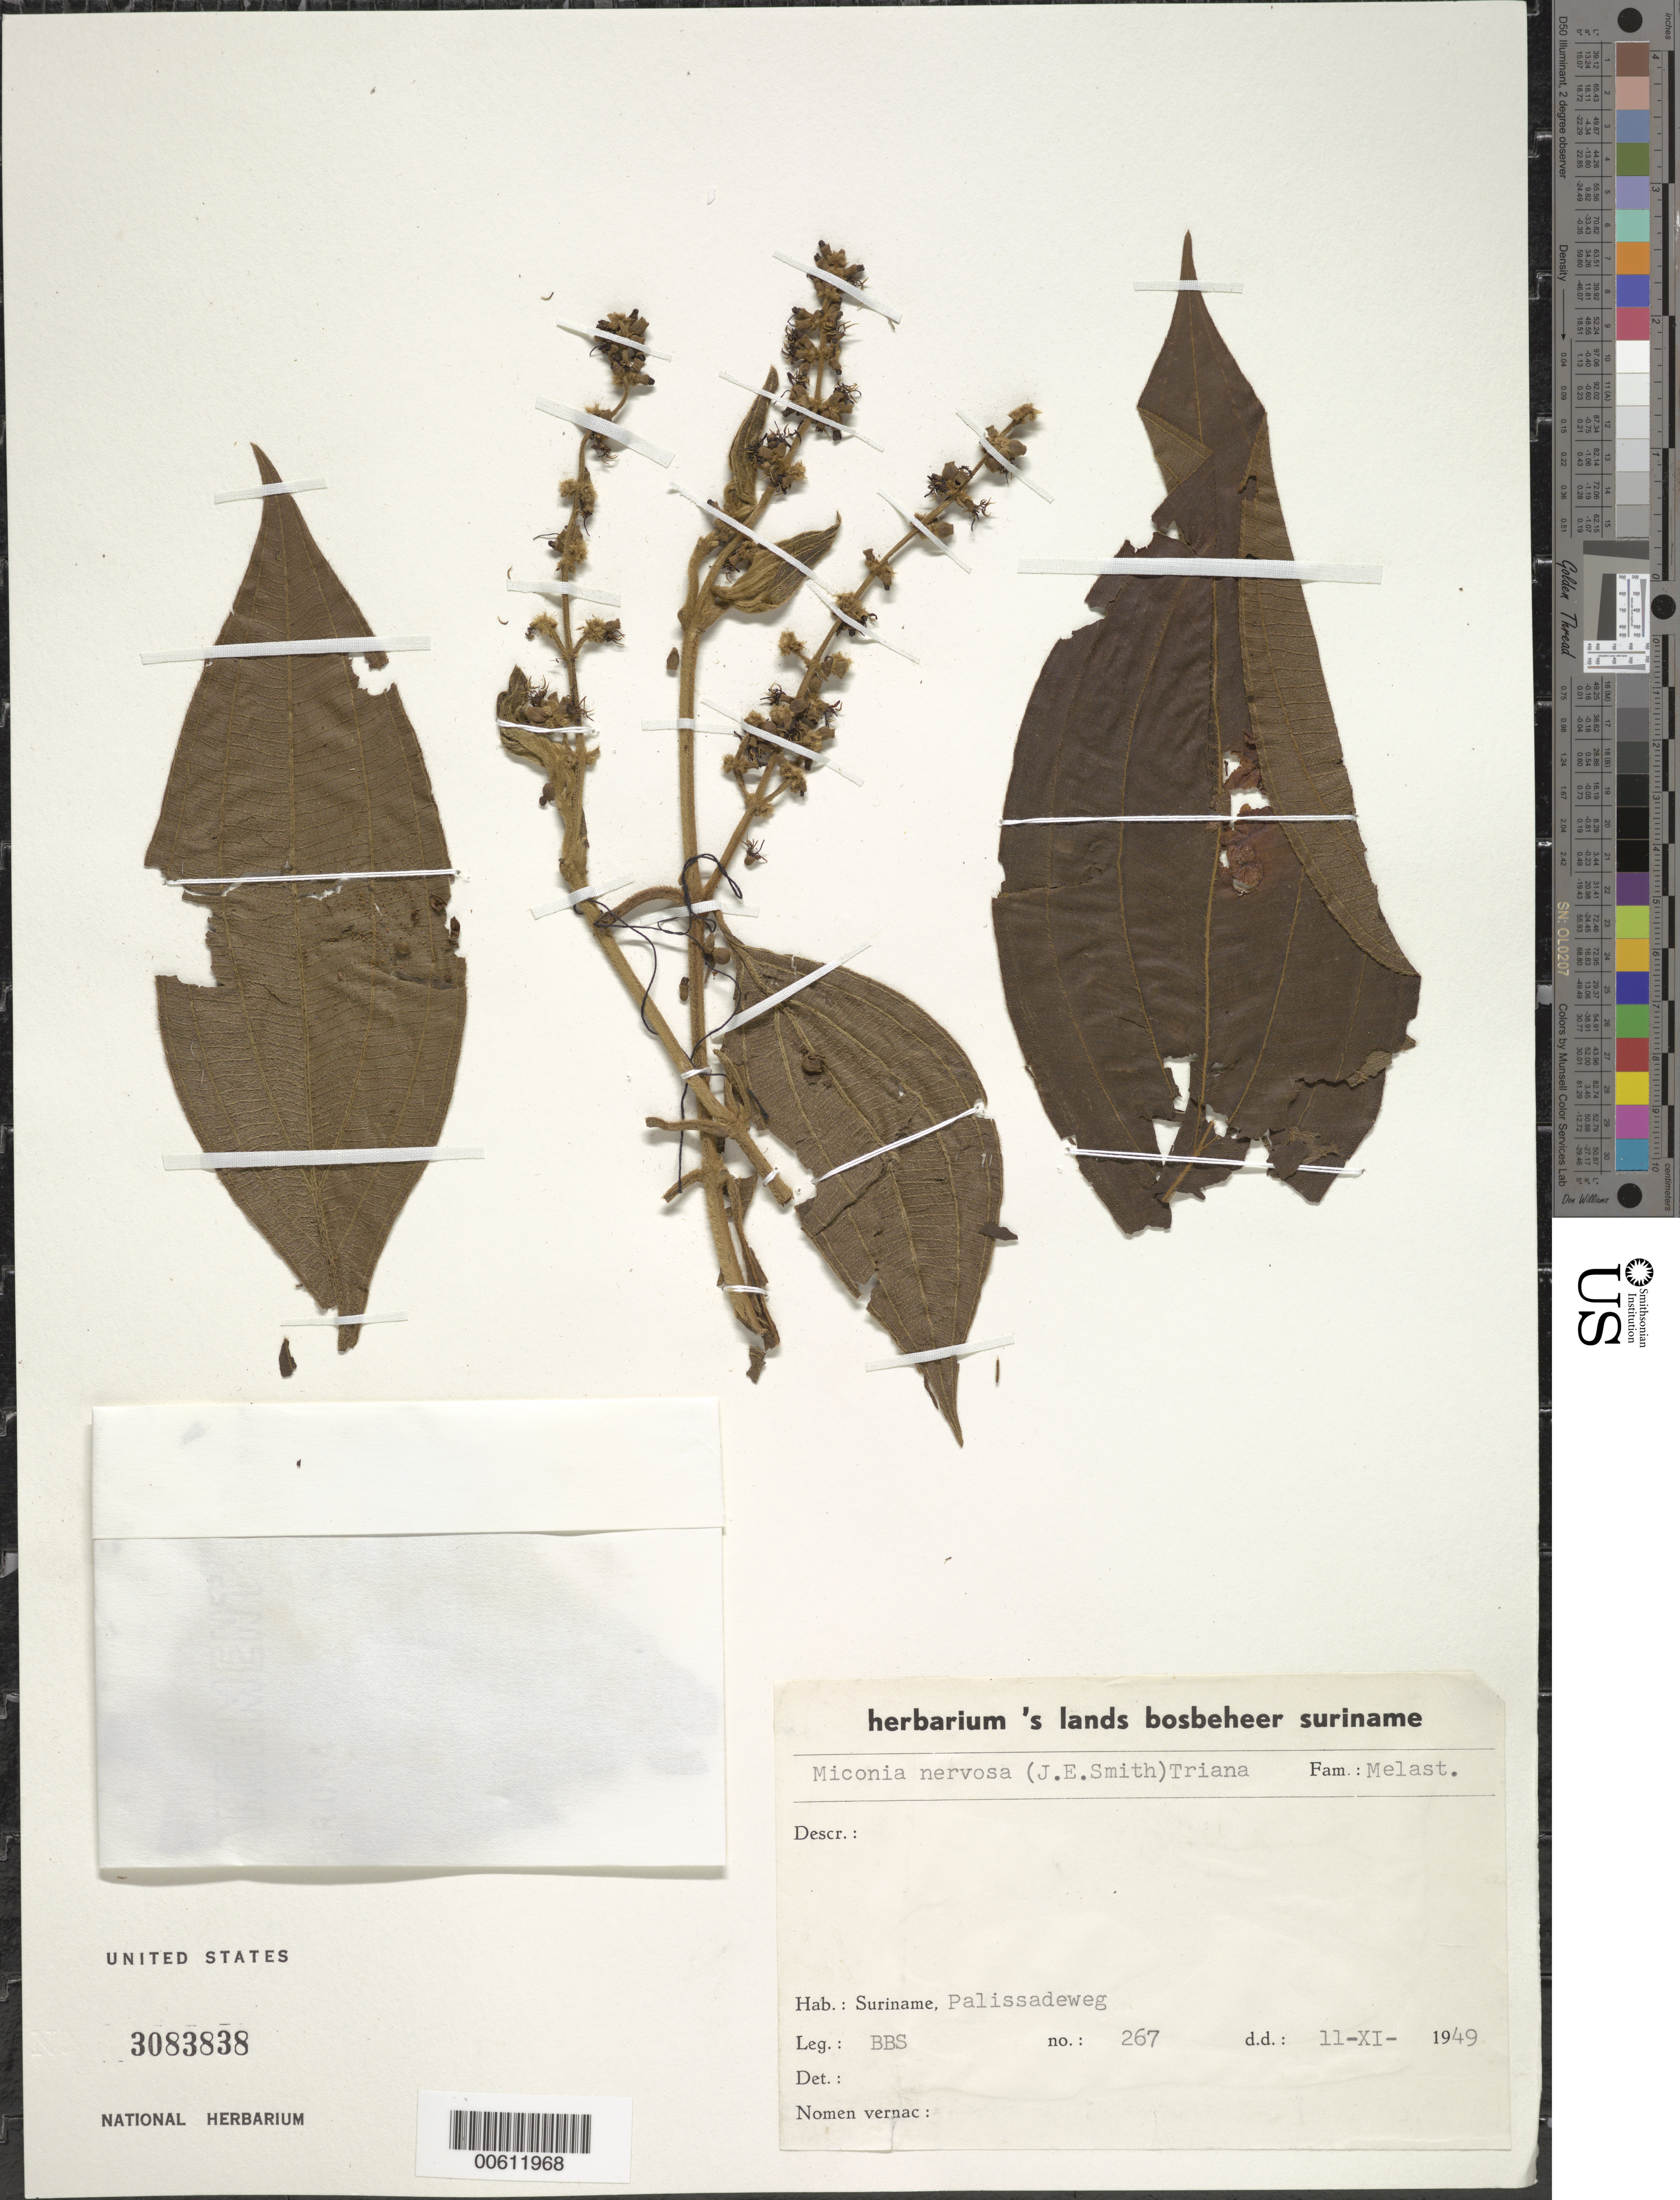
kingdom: Plantae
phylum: Tracheophyta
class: Magnoliopsida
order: Myrtales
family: Melastomataceae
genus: Miconia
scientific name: Miconia nervosa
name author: (Sm.) Triana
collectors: BBS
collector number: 267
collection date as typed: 11-Nov-49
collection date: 1949-11-11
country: Suriname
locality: Palisadeweg, Paramaribo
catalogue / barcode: US 3083838